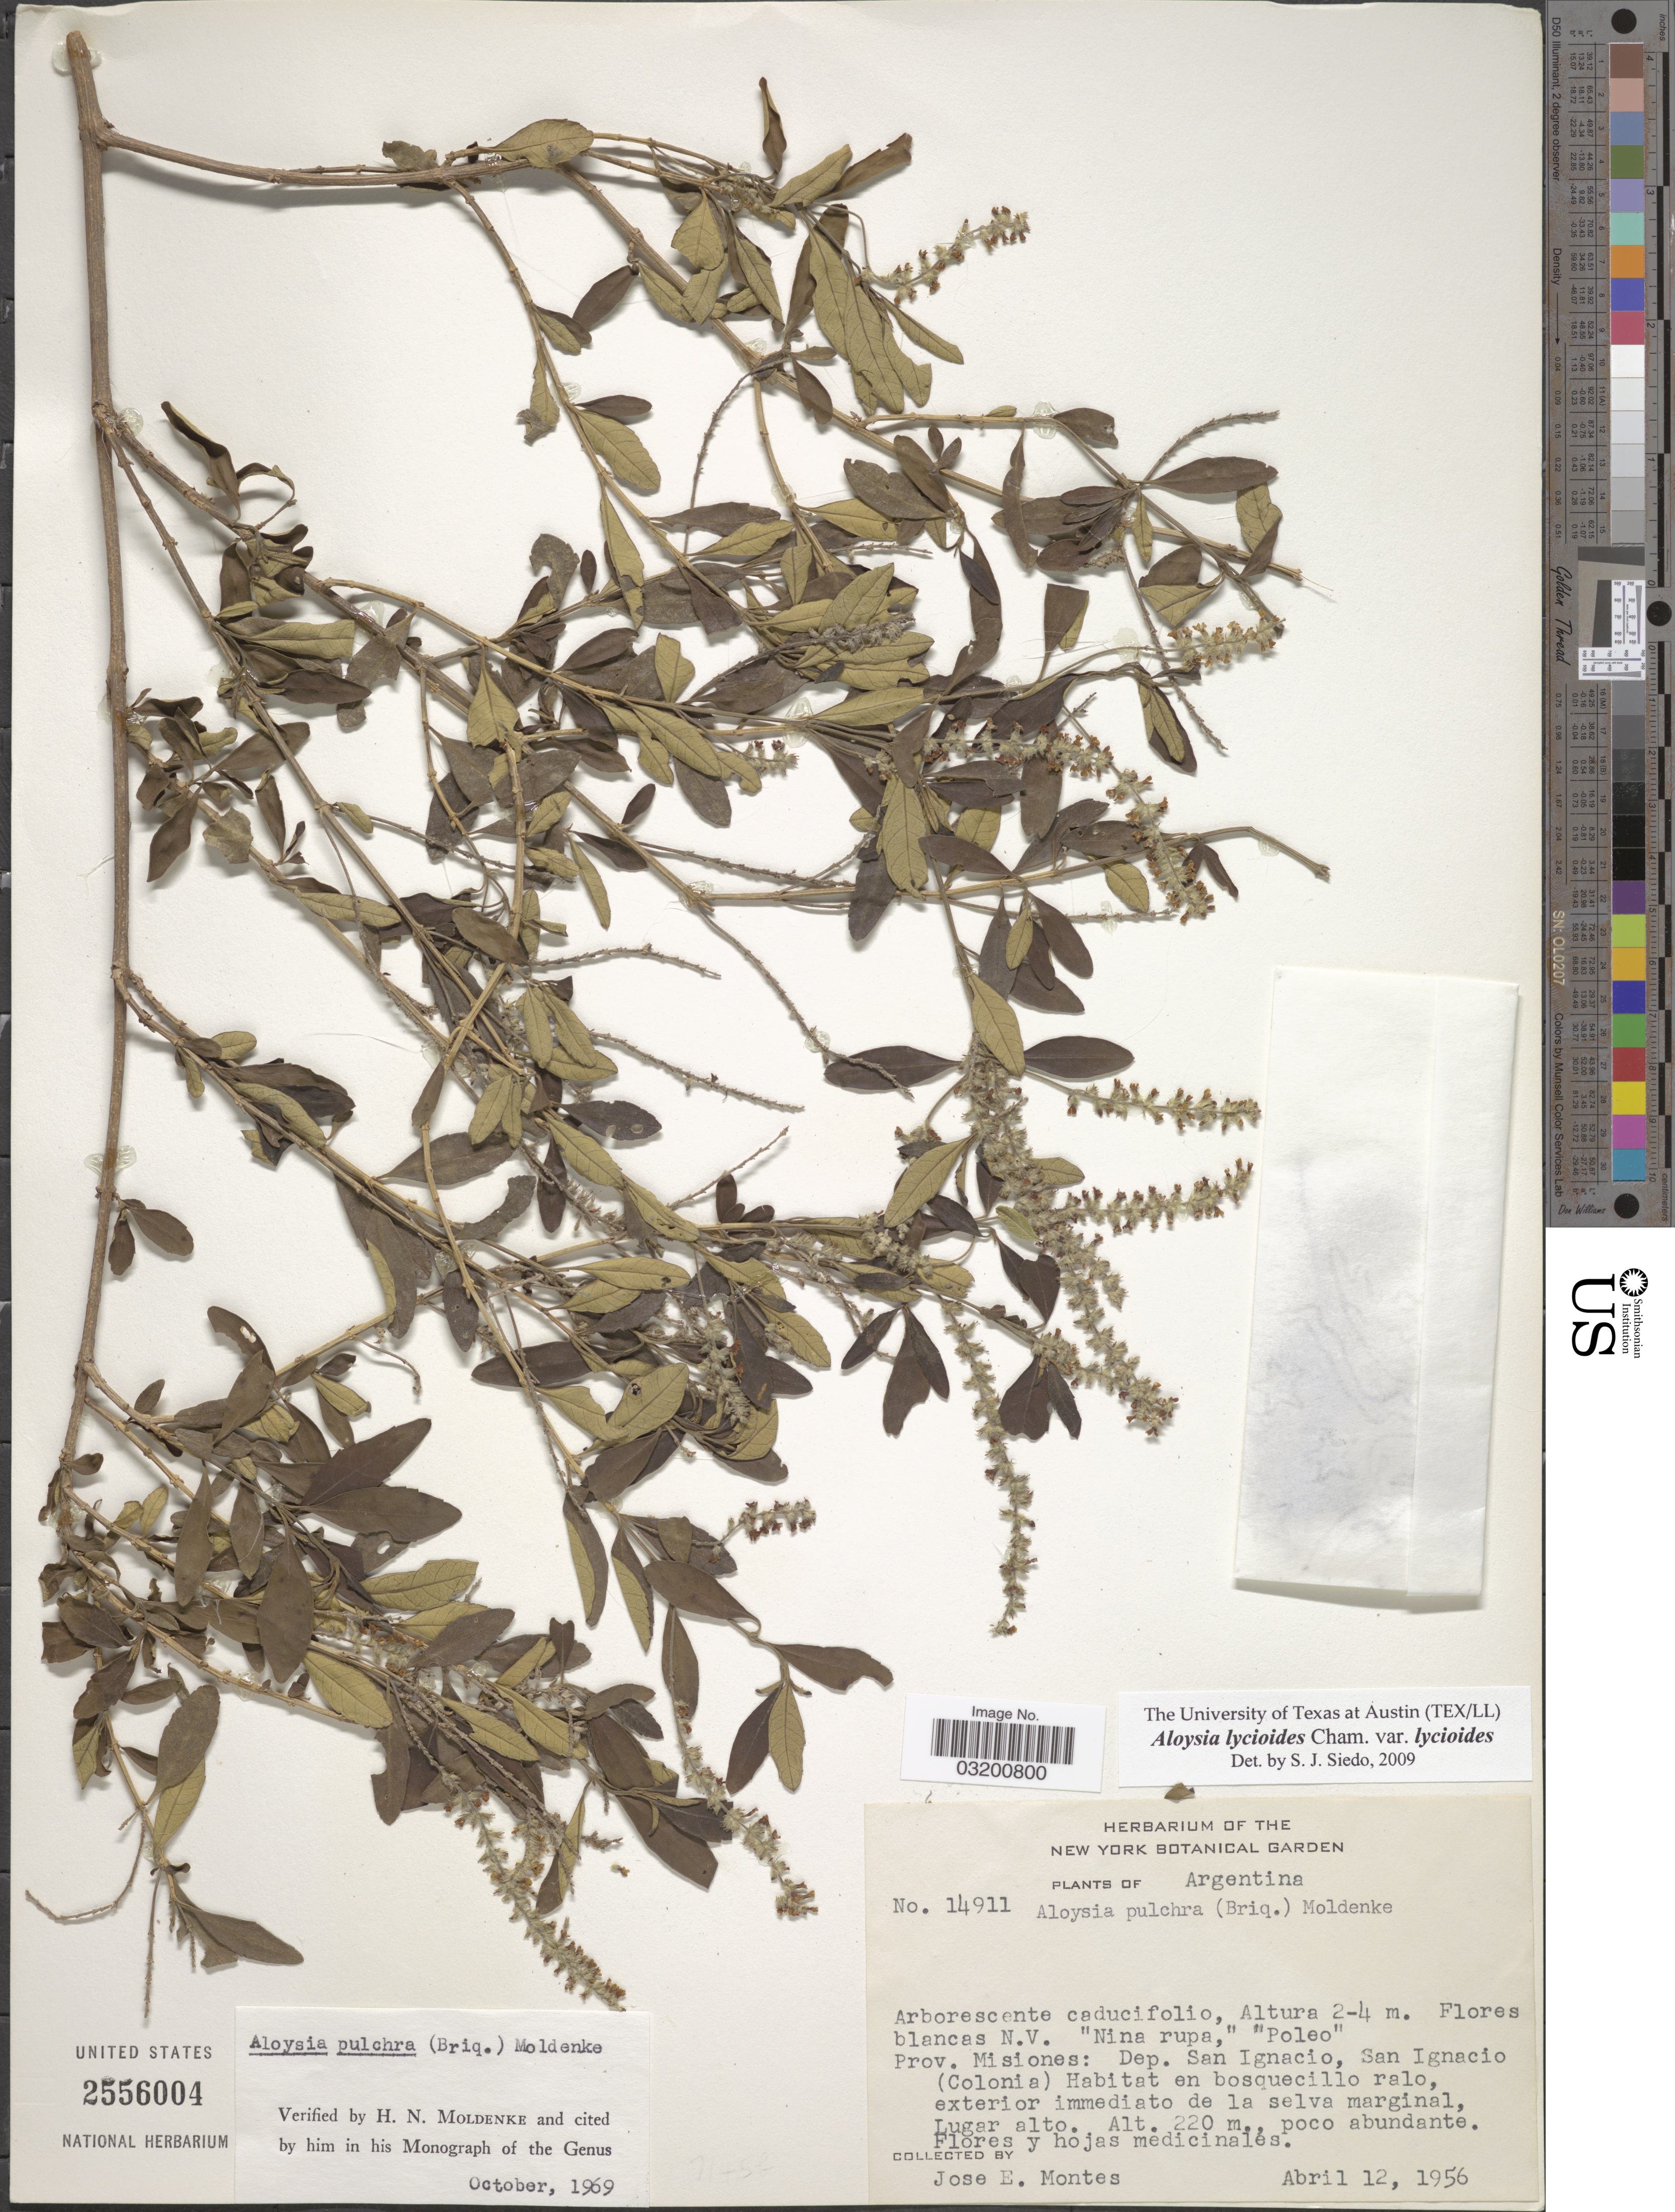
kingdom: Plantae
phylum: Tracheophyta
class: Magnoliopsida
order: Lamiales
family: Verbenaceae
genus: Aloysia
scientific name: Aloysia lycioides var. lycioides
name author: Cham.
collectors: J. E. Montes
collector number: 14911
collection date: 1956-04-12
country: Argentina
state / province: Misiones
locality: Dep. San Ignacio, San Ignacio (Colonia).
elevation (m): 220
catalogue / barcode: US 2556004